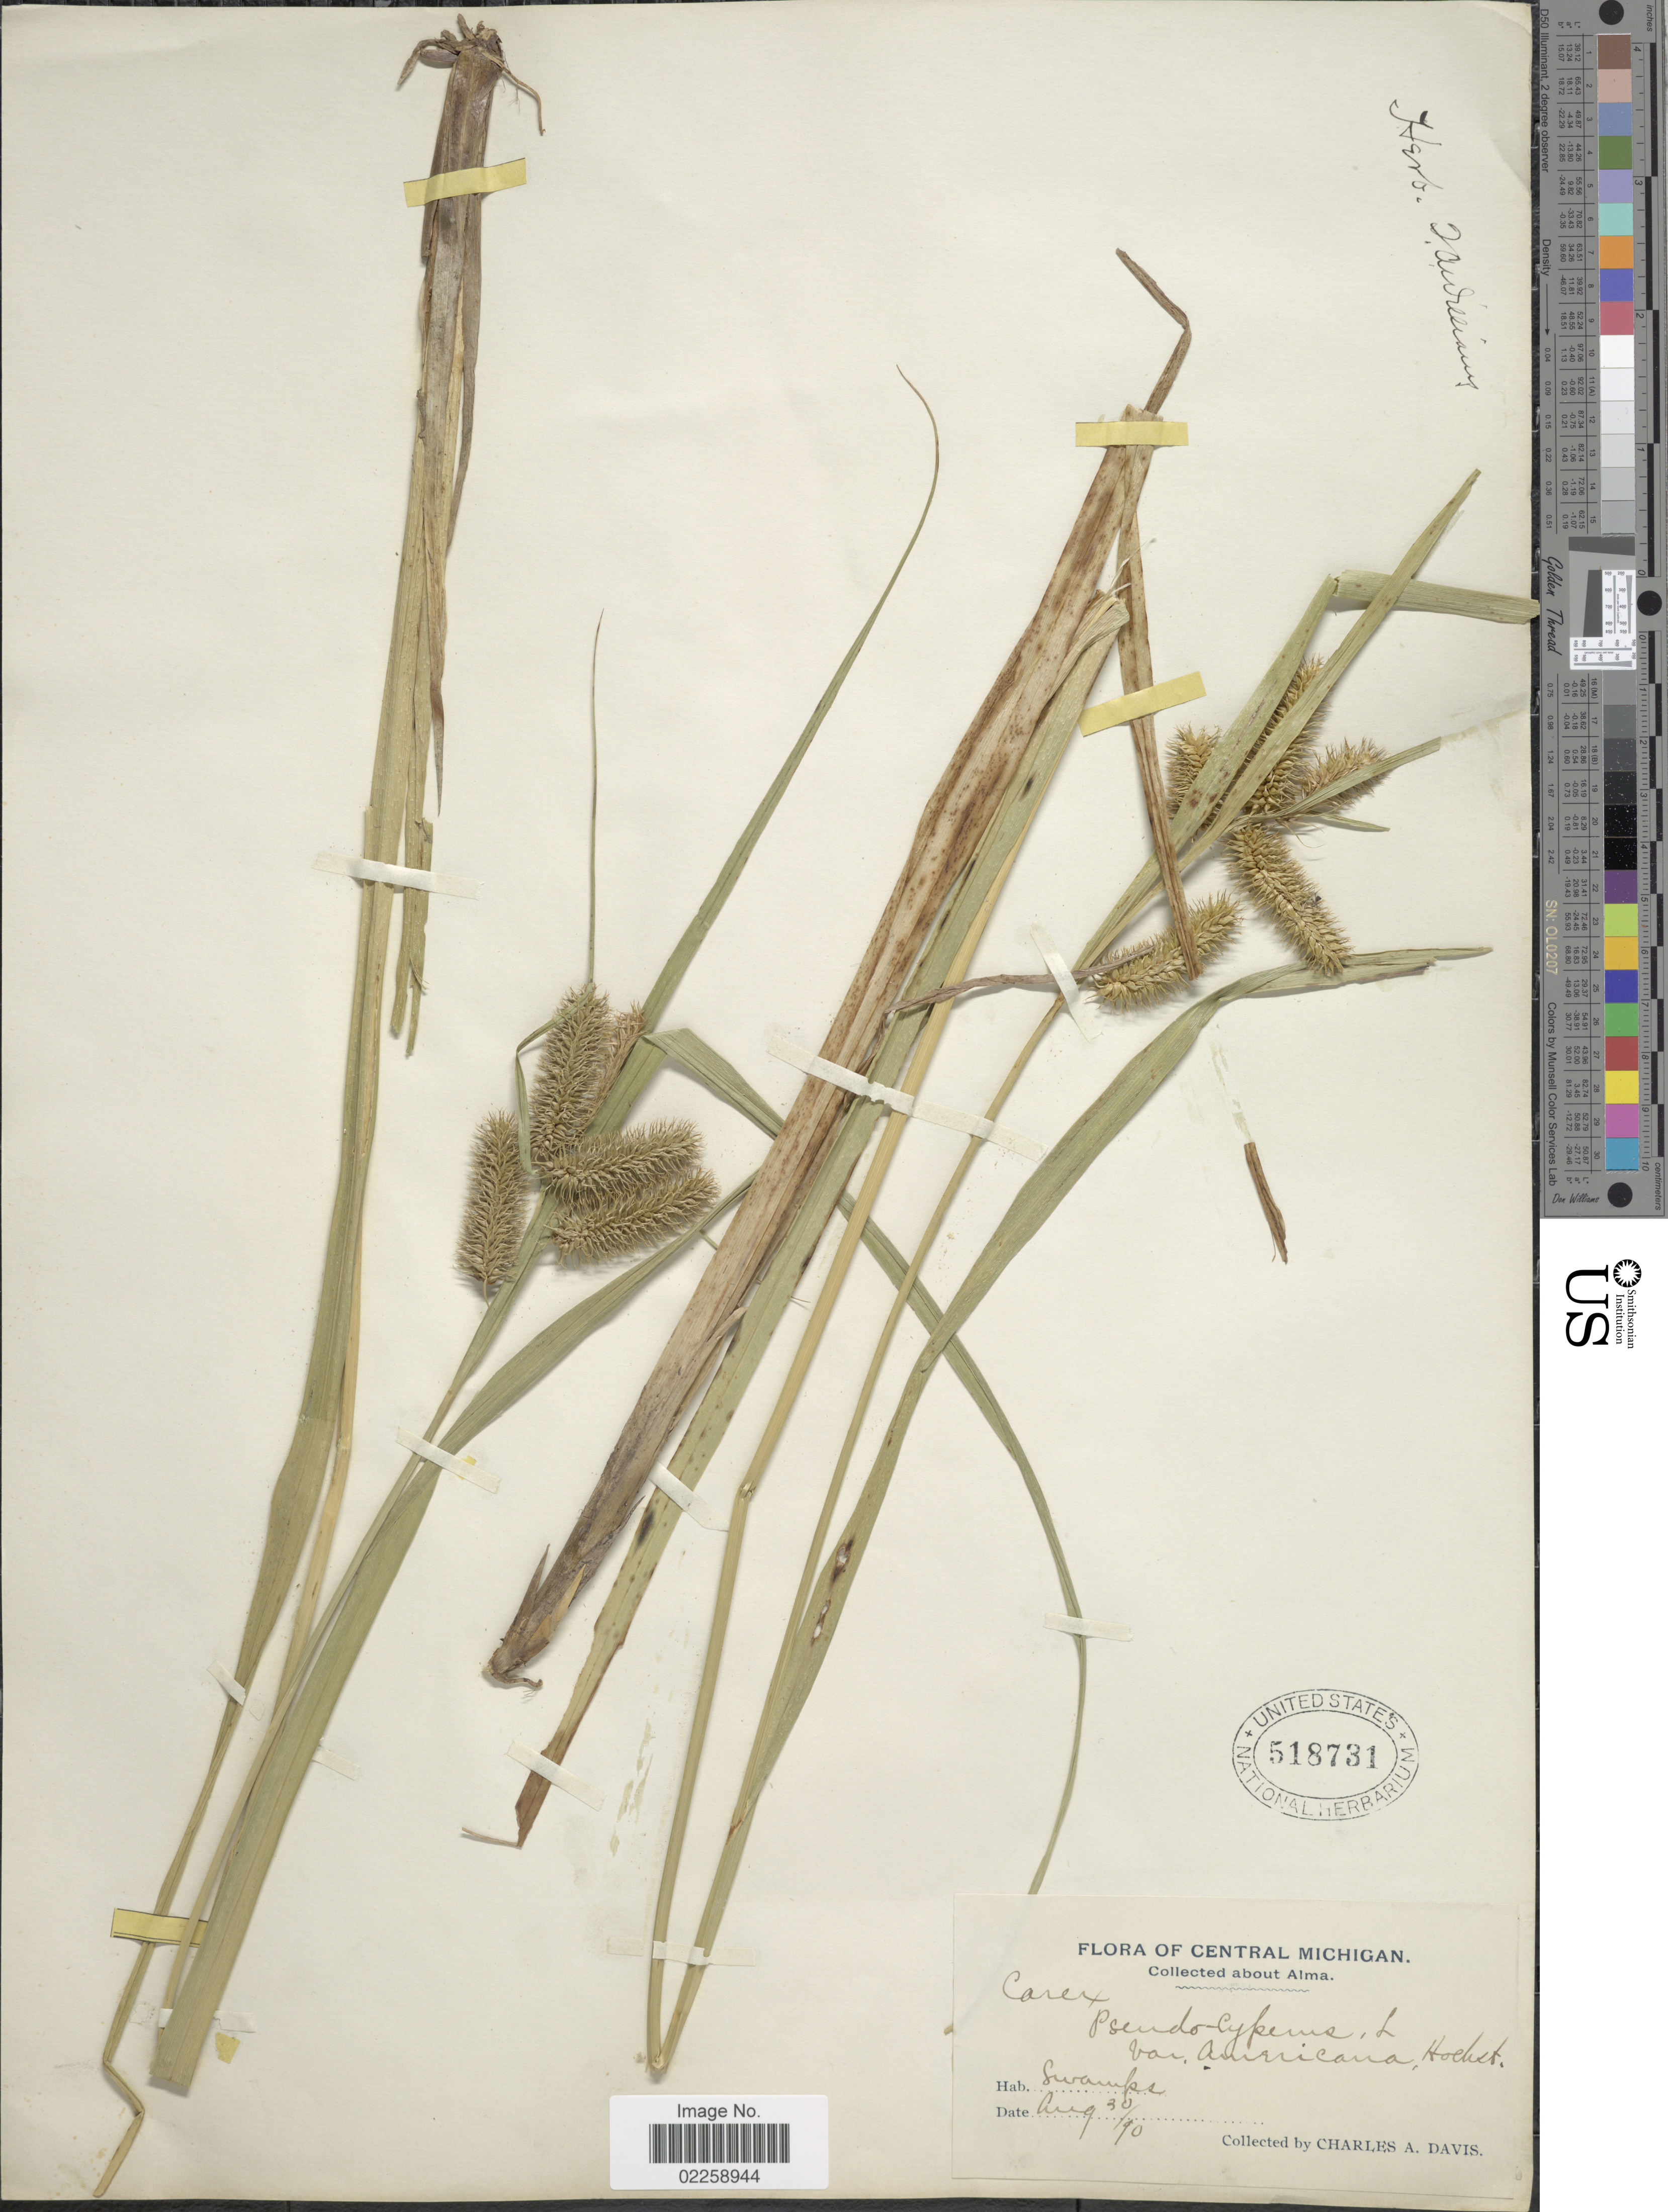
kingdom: Plantae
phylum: Tracheophyta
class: Liliopsida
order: Poales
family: Cyperaceae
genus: Carex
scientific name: Carex comosa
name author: Boott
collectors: C. Davis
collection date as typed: Transcribed d/m/y: 30/8/90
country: United States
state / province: Michigan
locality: Central Michigan, Alma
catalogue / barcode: US 518731